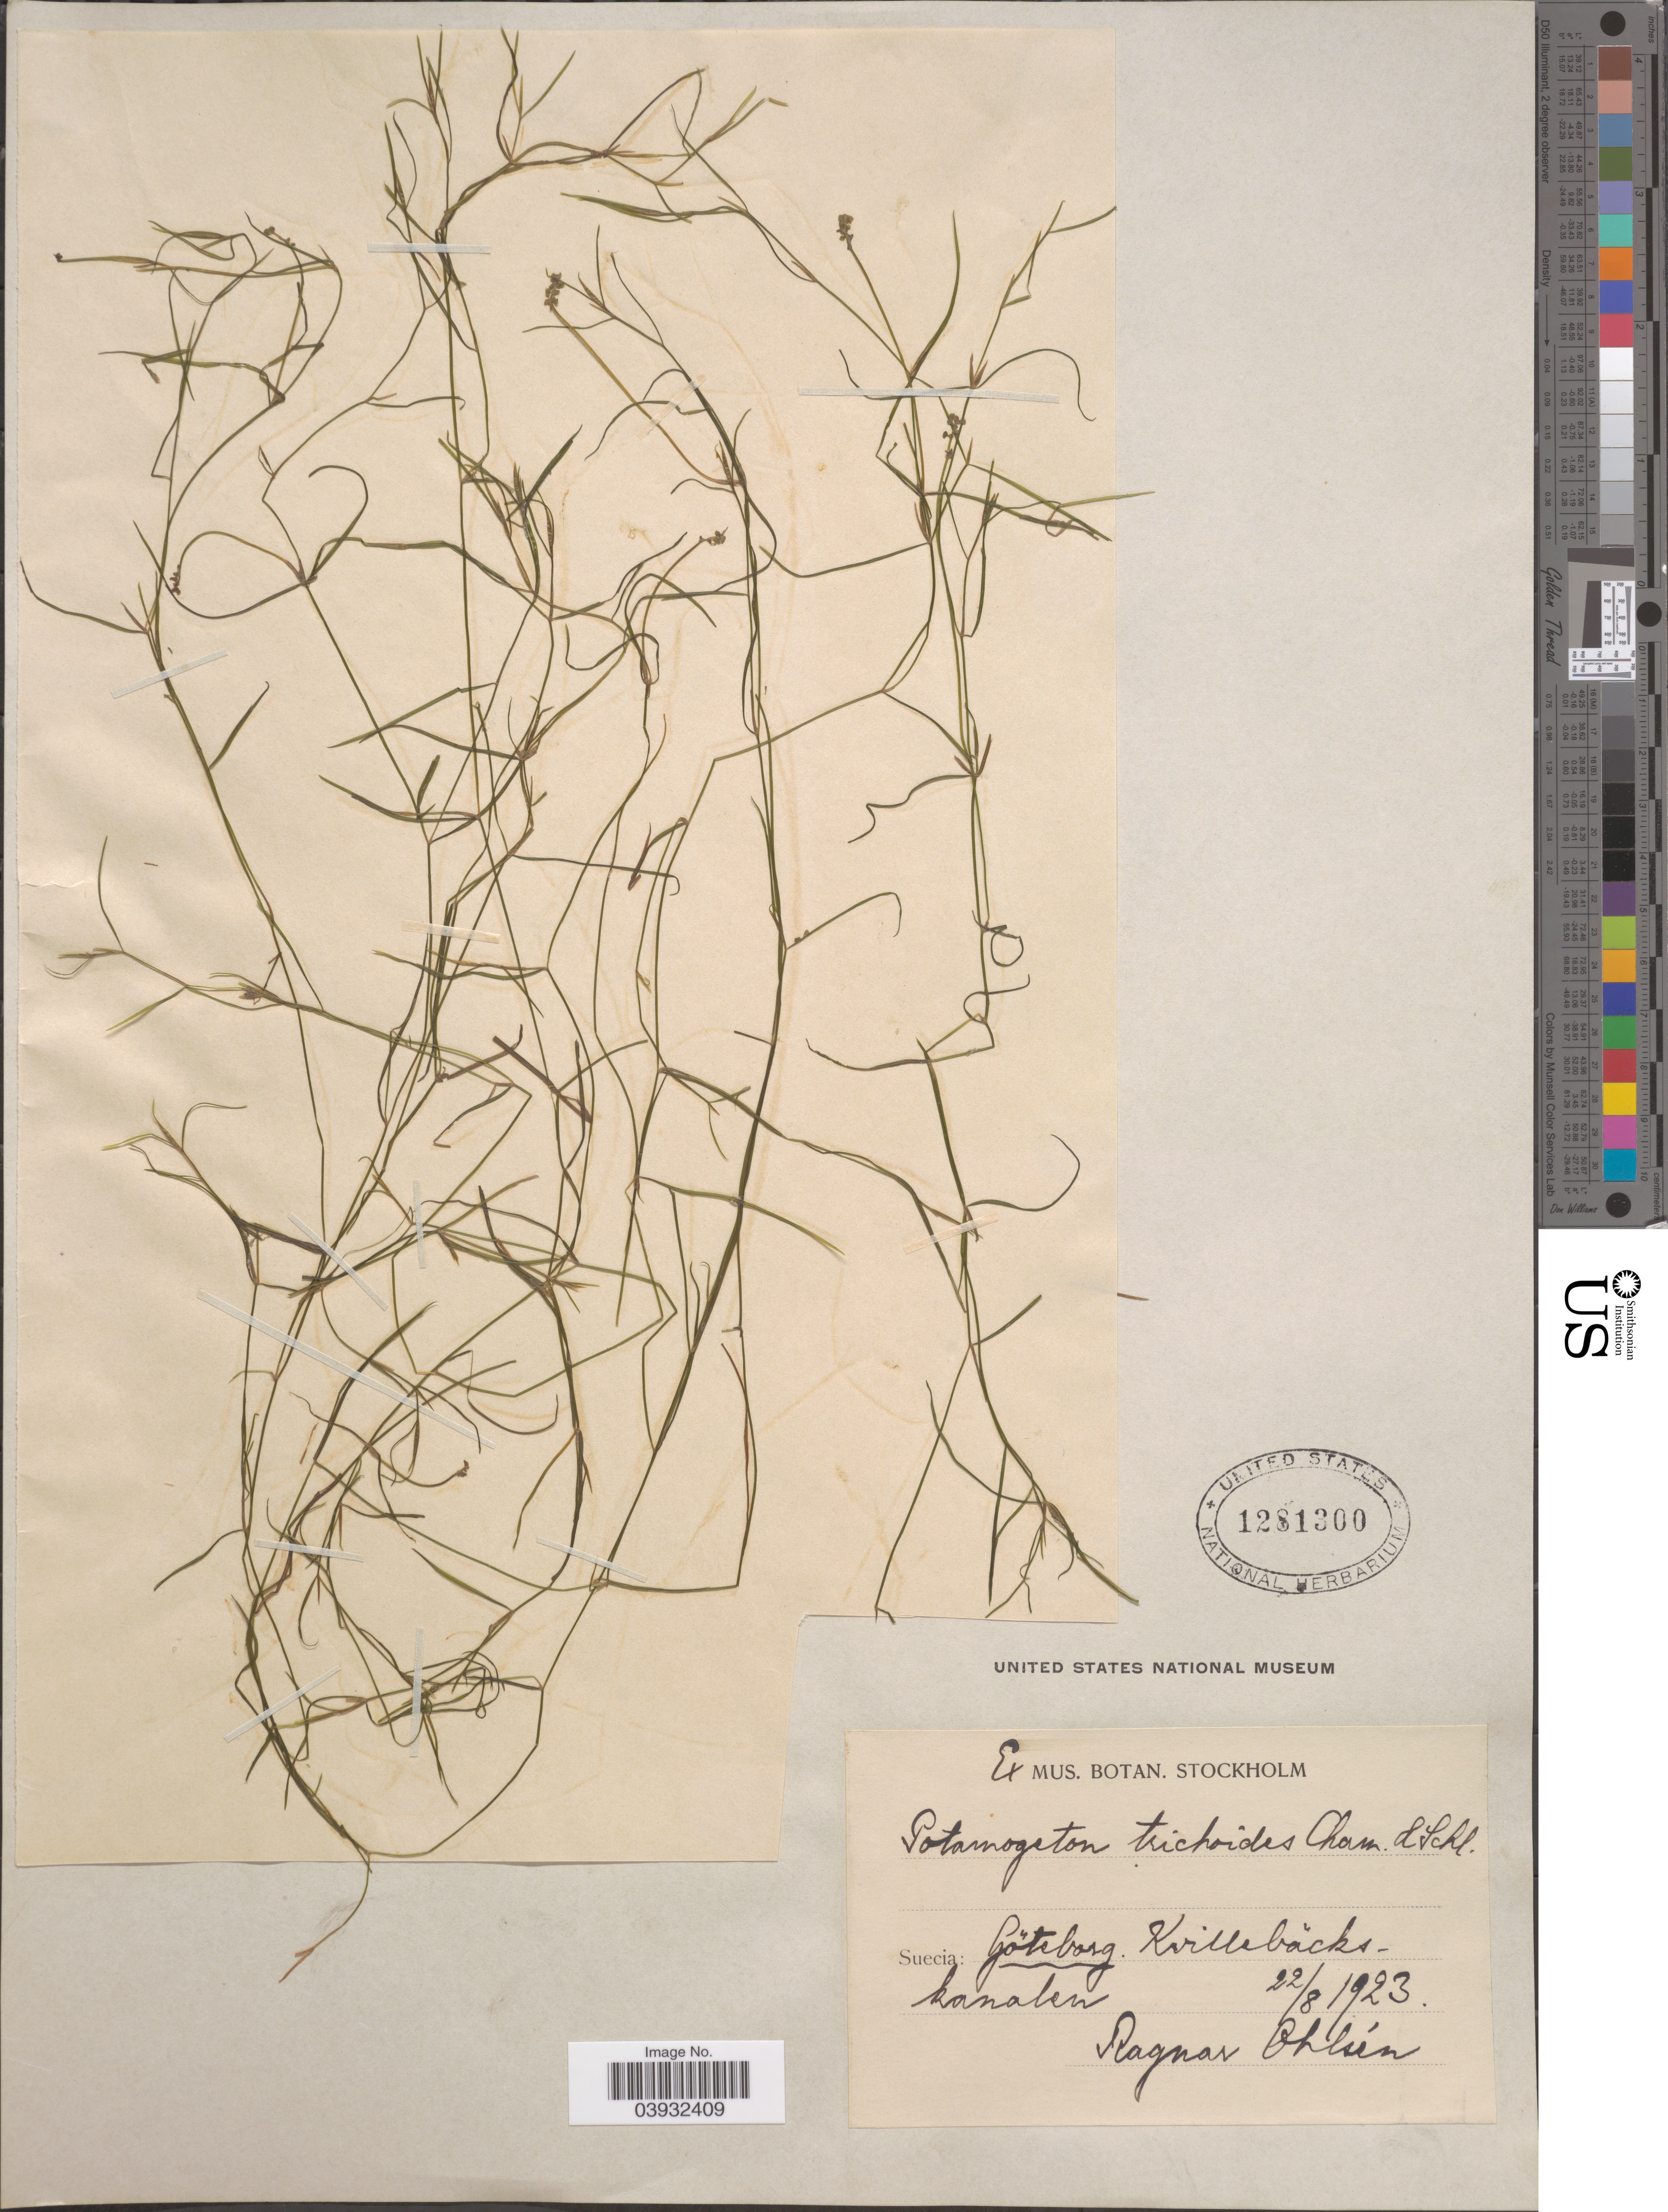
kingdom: Plantae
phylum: Tracheophyta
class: Liliopsida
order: Alismatales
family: Potamogetonaceae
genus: Potamogeton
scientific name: Potamogeton trichoides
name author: Cham. & Schltdl.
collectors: R. Ohlsén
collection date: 1923-08-22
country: Sweden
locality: Suecia: Göteborg. Kvillebäcks-kanalen.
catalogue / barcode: US 1281300